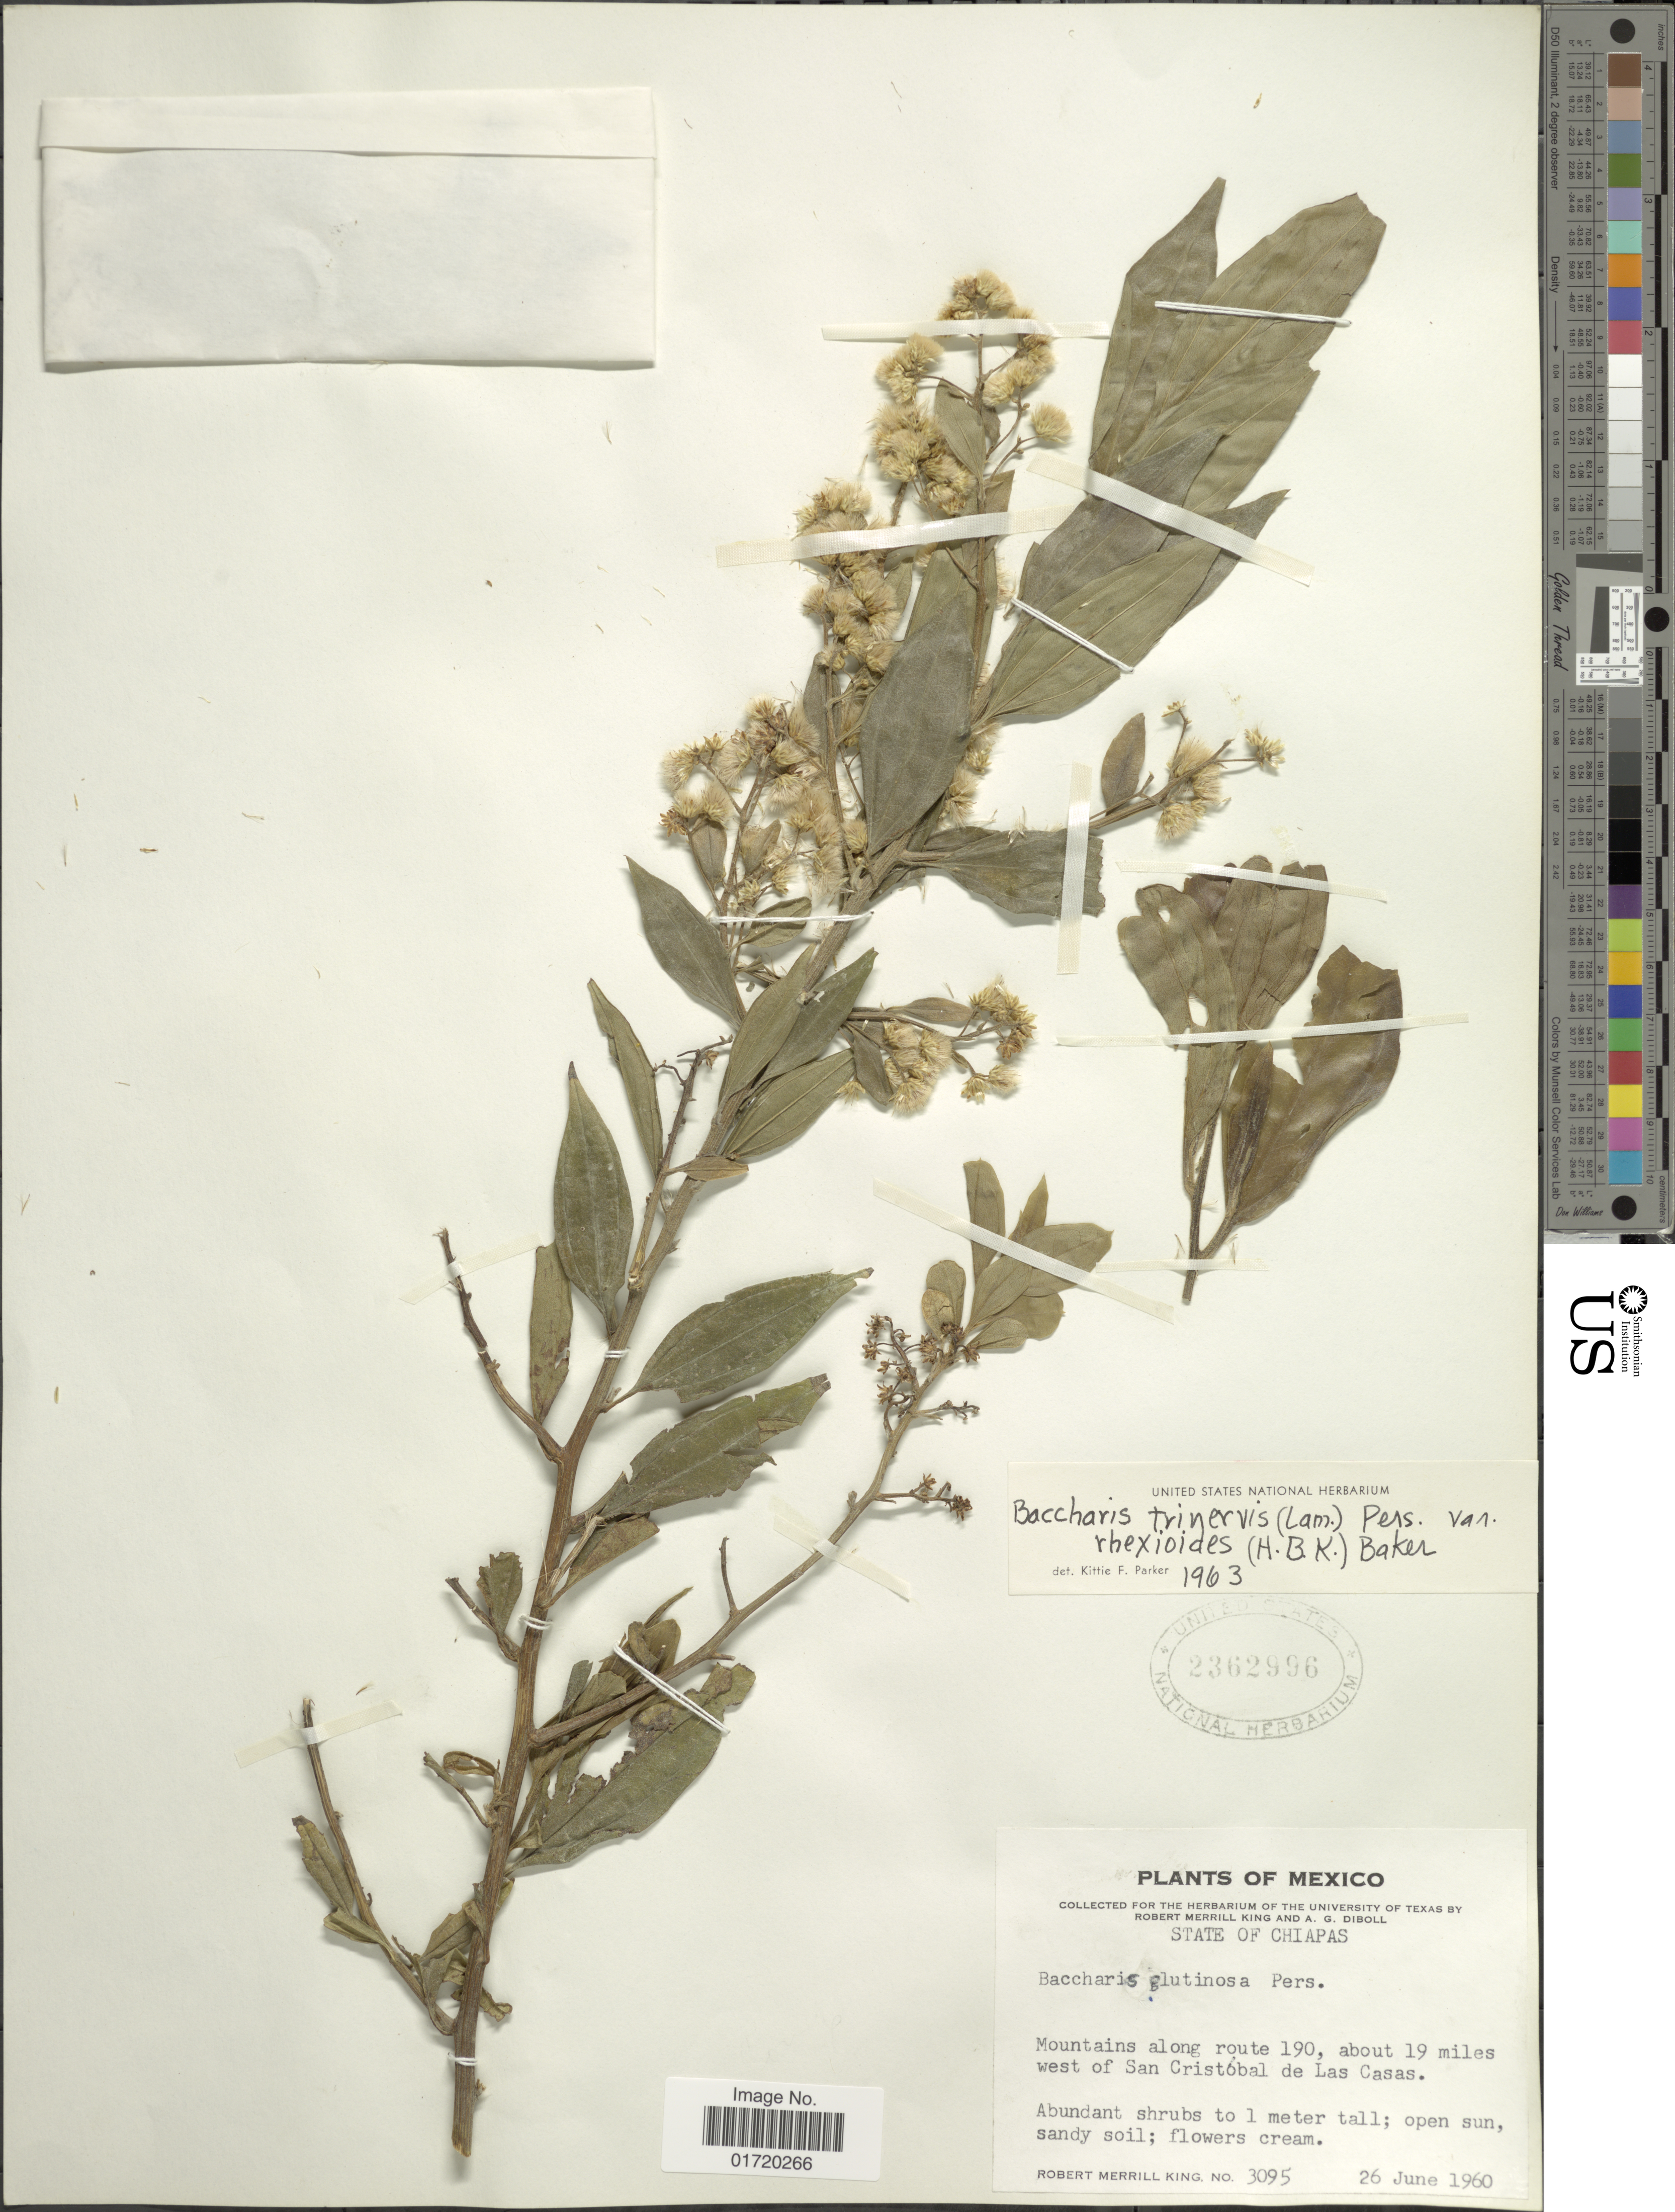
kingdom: Plantae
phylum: Tracheophyta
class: Magnoliopsida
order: Asterales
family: Asteraceae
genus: Baccharis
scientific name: Baccharis trinervis var. rhexioides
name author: (Kunth) Baker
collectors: R. M. King & A. Diboll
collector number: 3095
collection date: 1960-06-26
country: Mexico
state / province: Chiapas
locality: Mountains along route 190, about 19 miles west of San Cristobal de Las Casas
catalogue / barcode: US 2362996